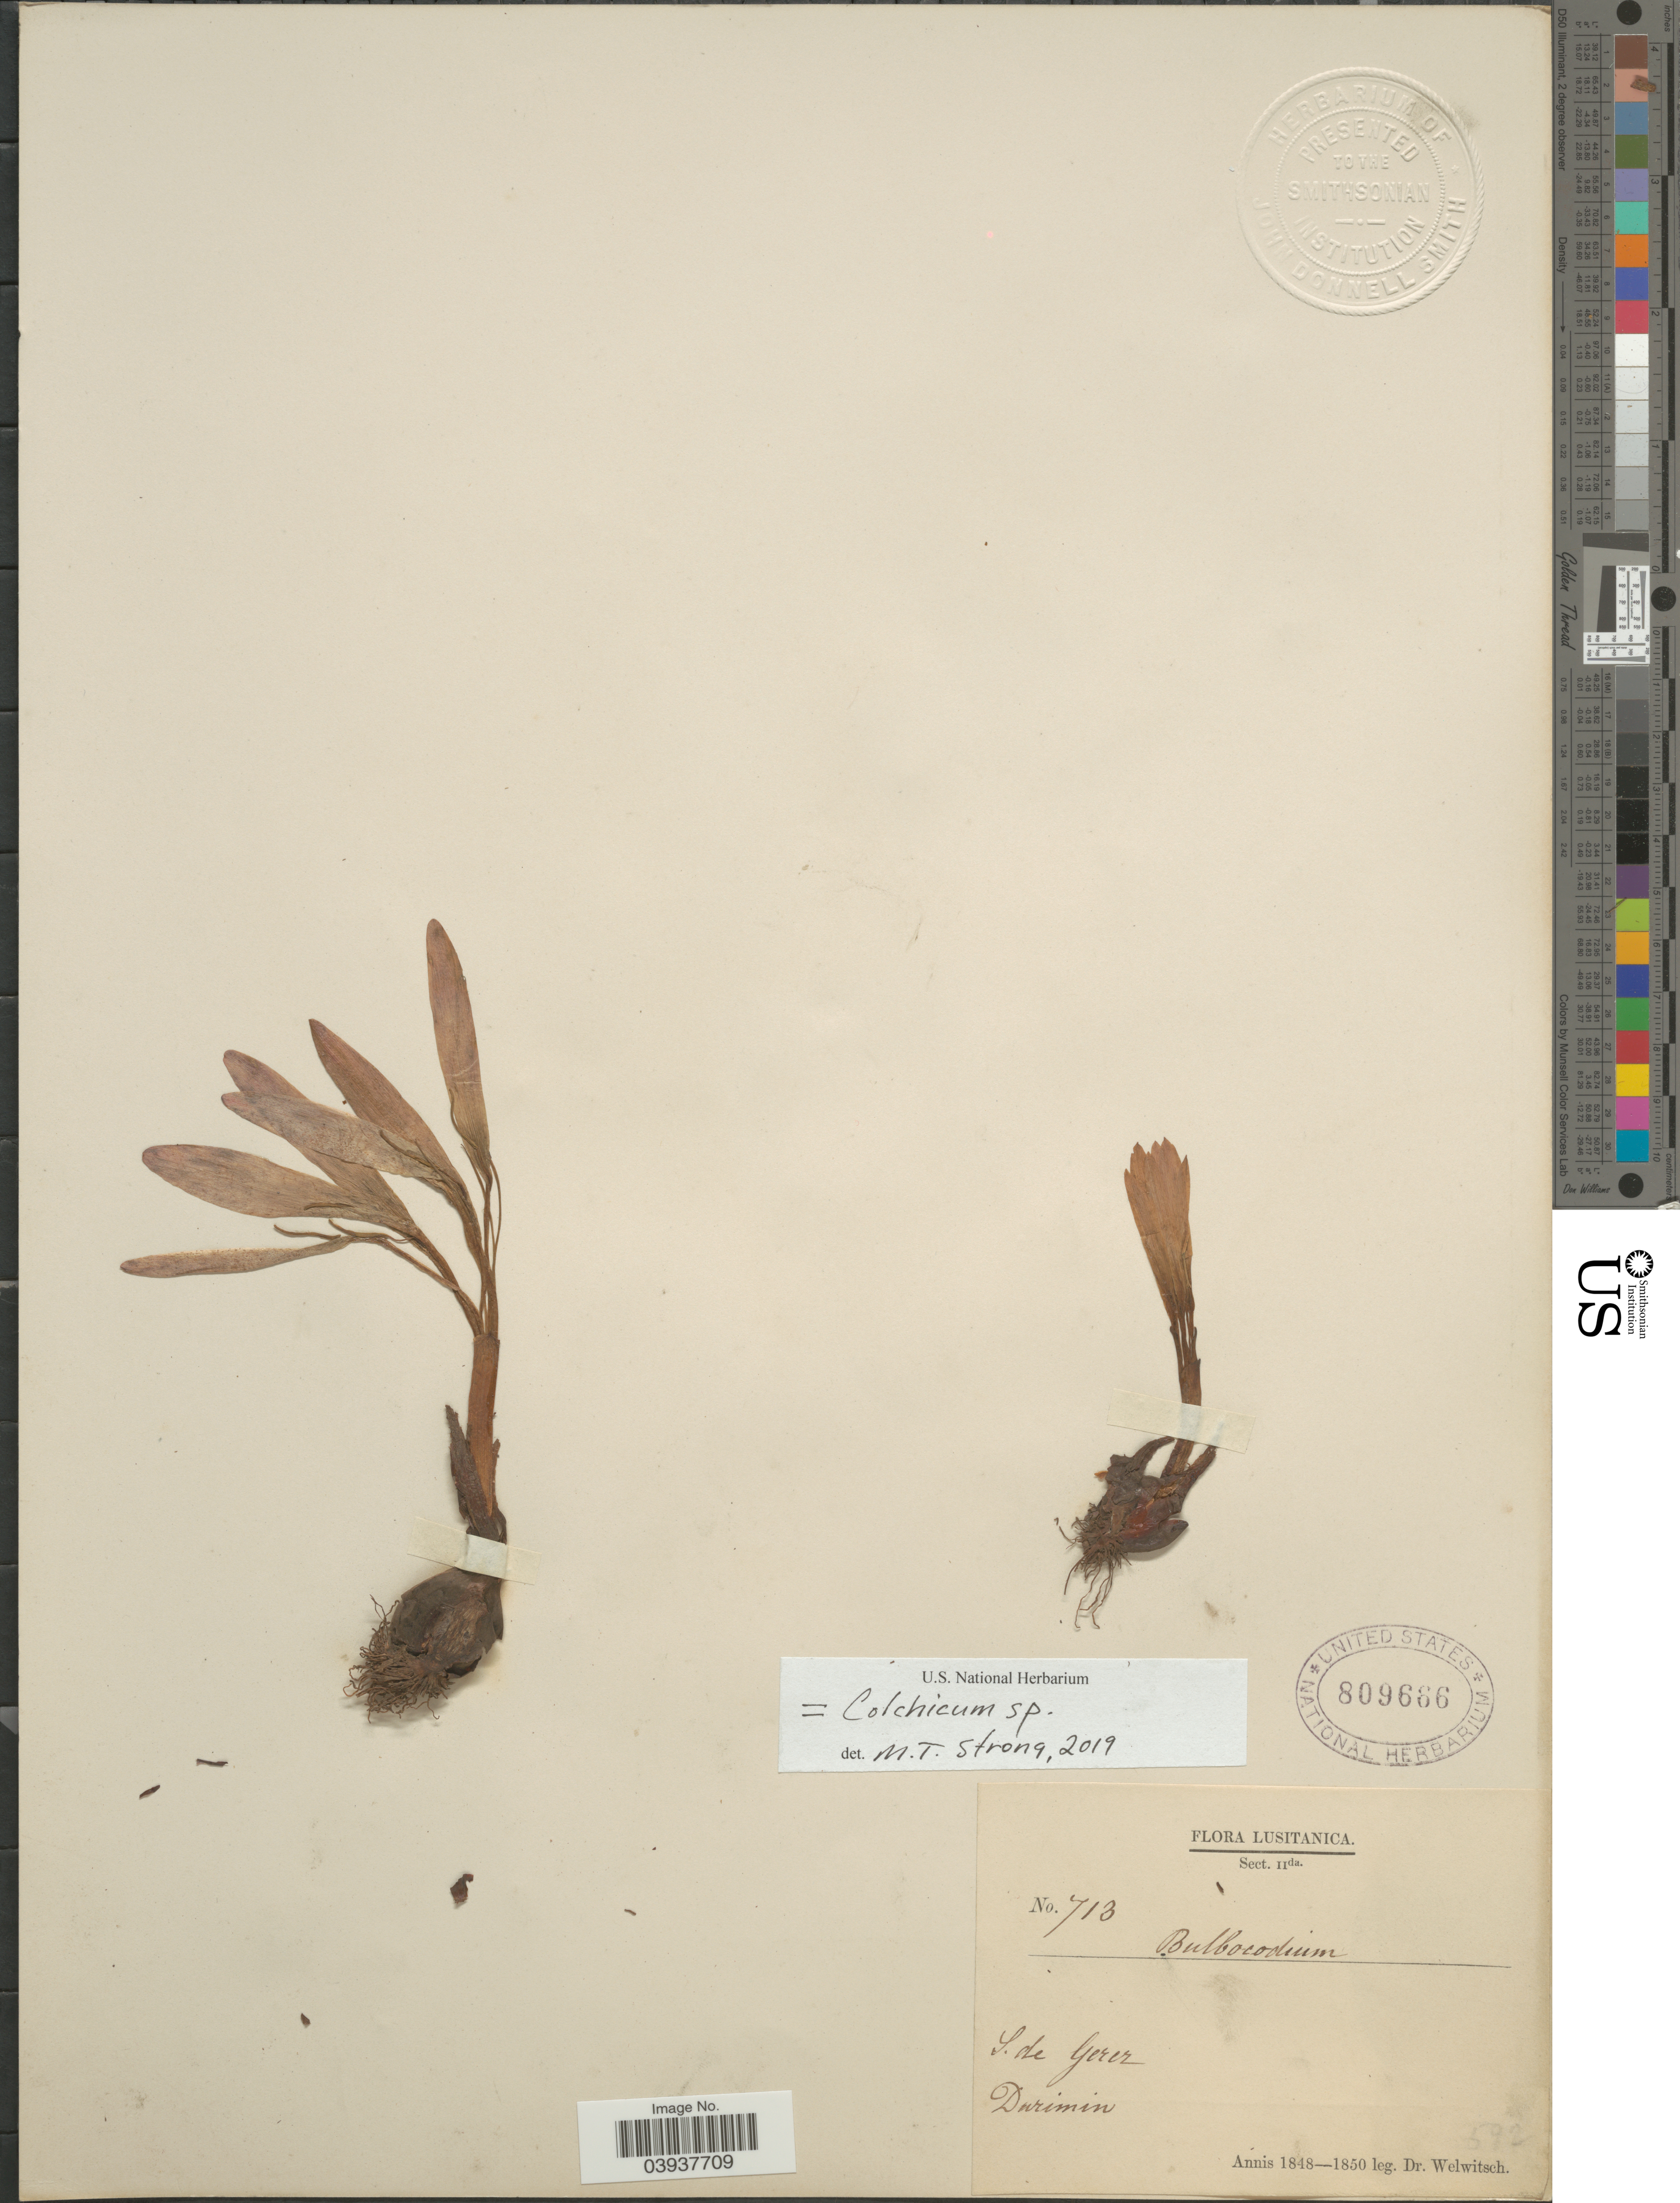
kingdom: Plantae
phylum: Tracheophyta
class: Liliopsida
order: Liliales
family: Colchicaceae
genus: Colchicum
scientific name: Colchicum sp.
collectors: -. Welwitsch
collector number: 713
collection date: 1848/1850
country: Portugal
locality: Lusitanica. S. de Gerer. Durimin.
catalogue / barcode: US 809666